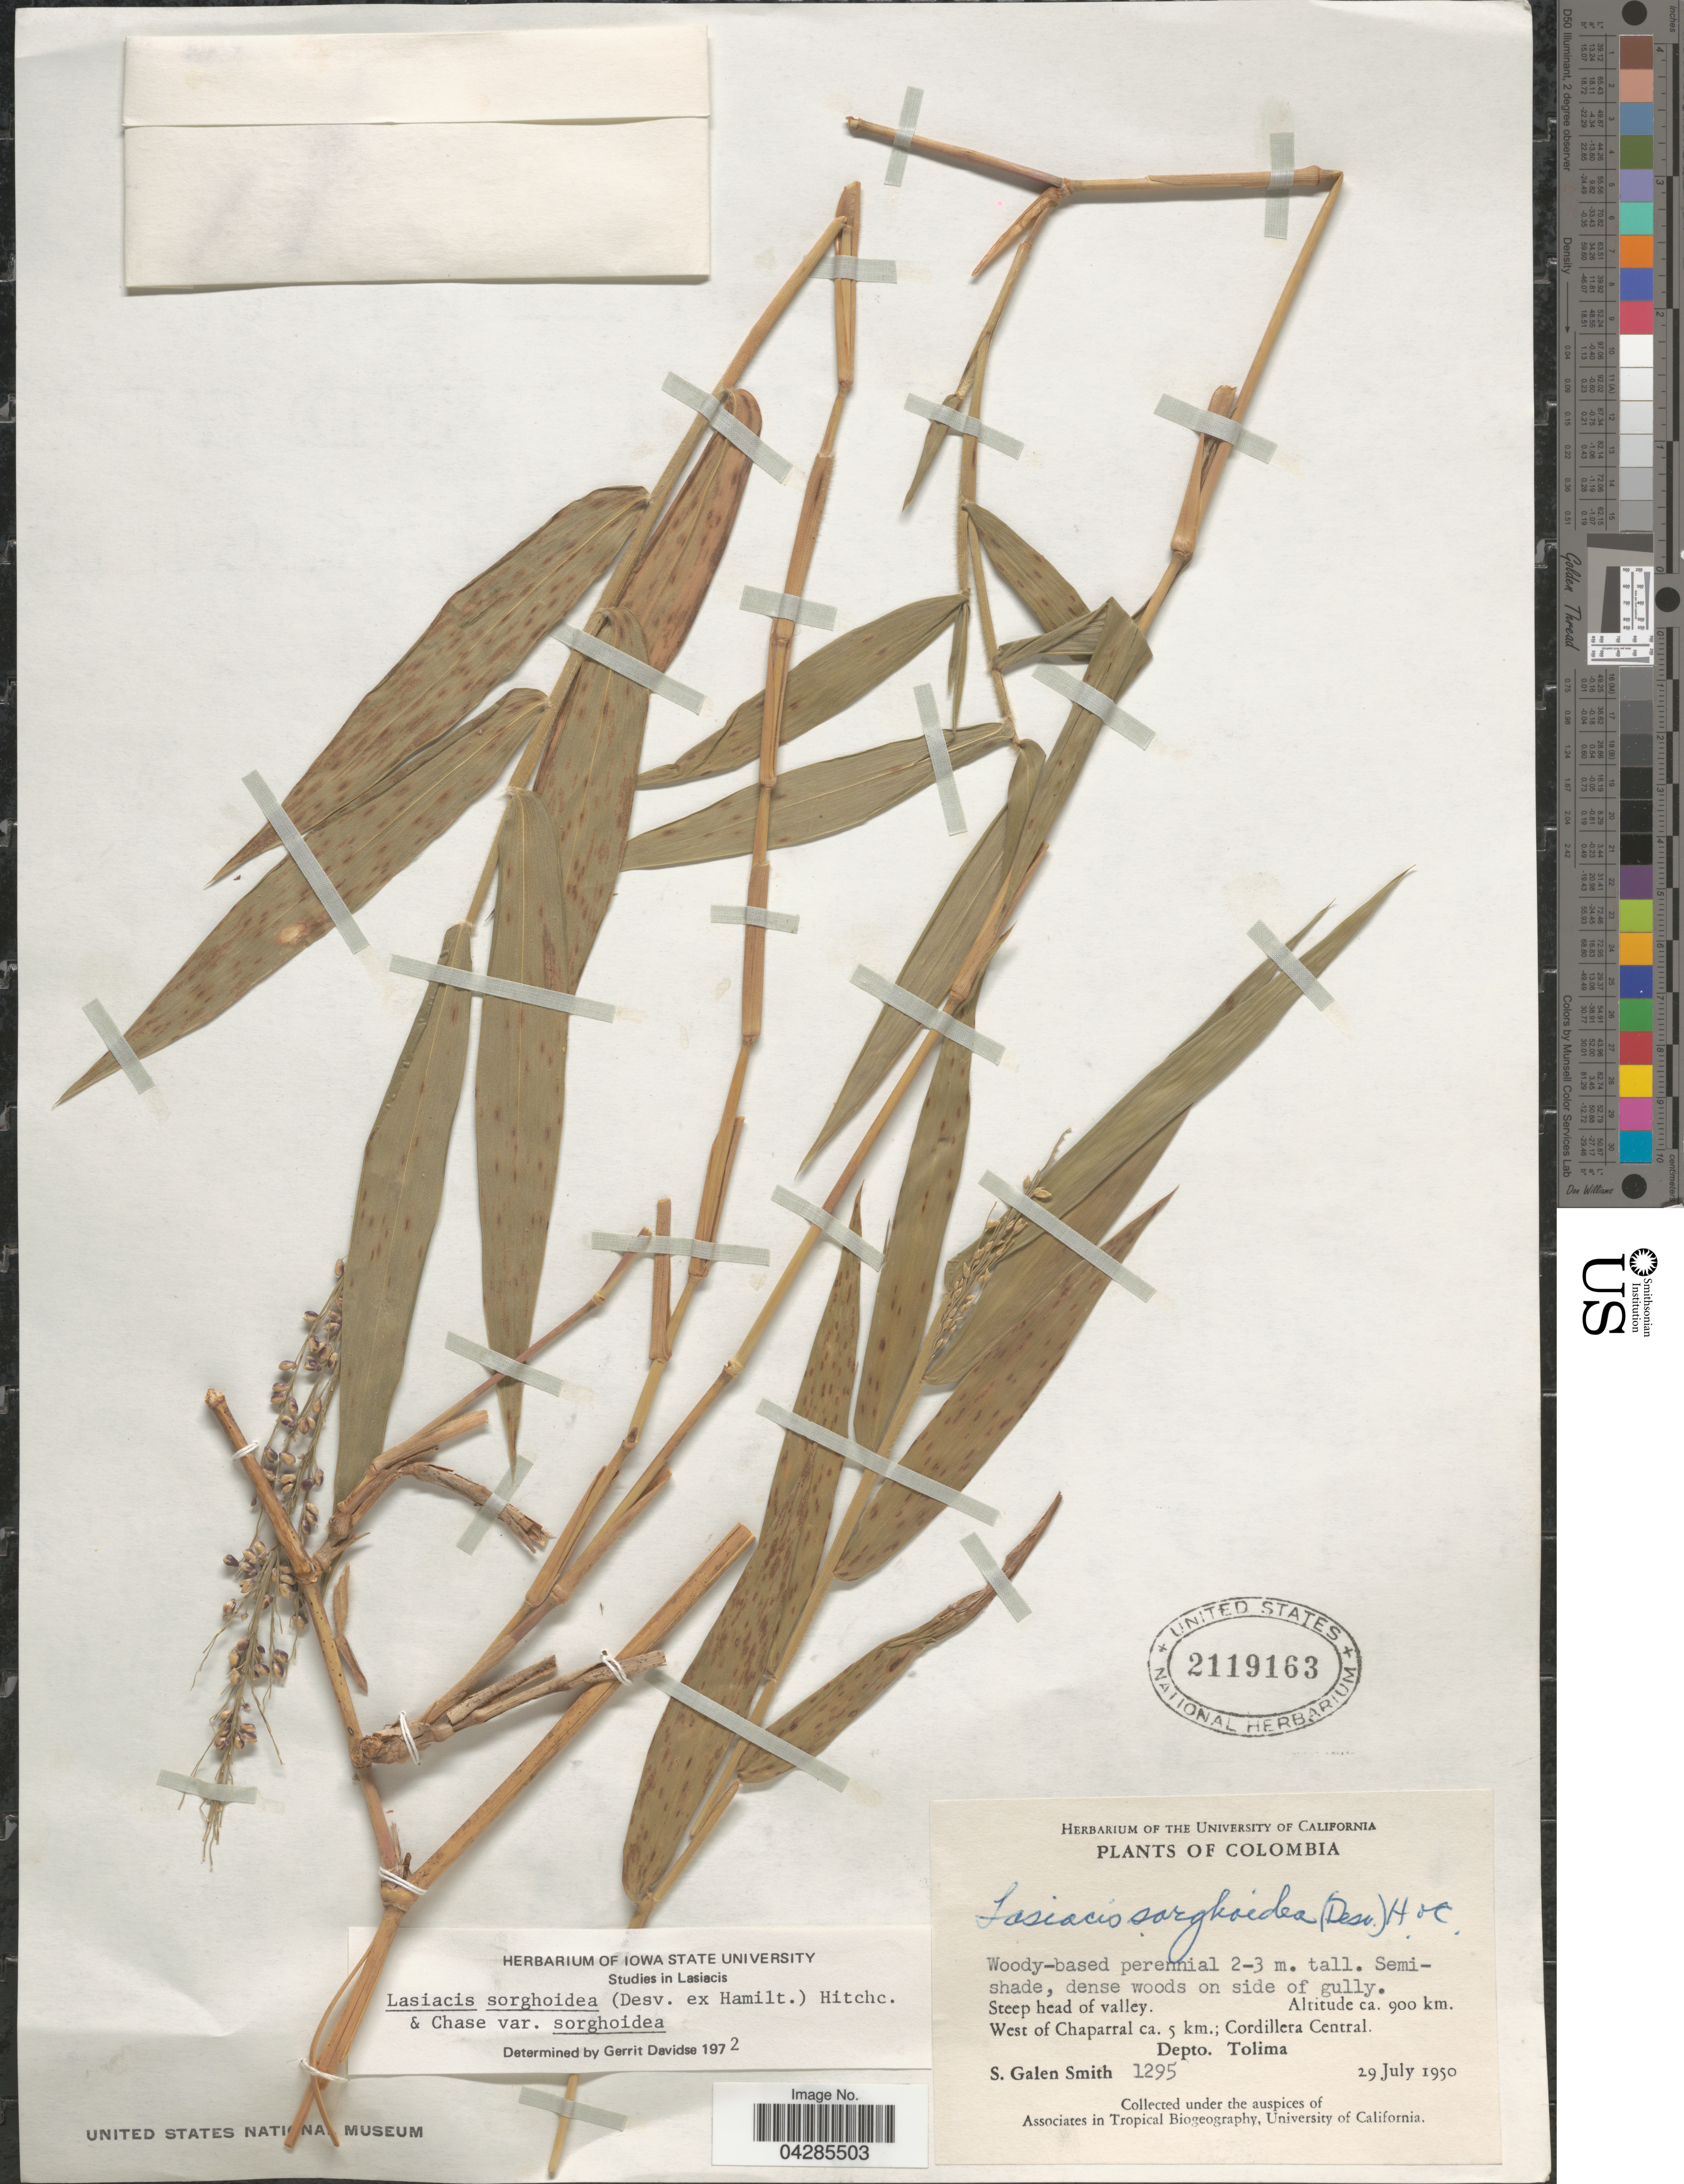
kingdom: Plantae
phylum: Tracheophyta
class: Liliopsida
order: Poales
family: Poaceae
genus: Lasiacis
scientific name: Lasiacis sorghoidea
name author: (Desv. ex Ham.) Hitchc. & Chase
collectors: S. G. Smith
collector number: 1295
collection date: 1950-07-29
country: Colombia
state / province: Tolima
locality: Steep head of valley. West of Chaparral ca. 5 km.; Cordillera Central. Depto. Tolima.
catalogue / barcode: US 2119163